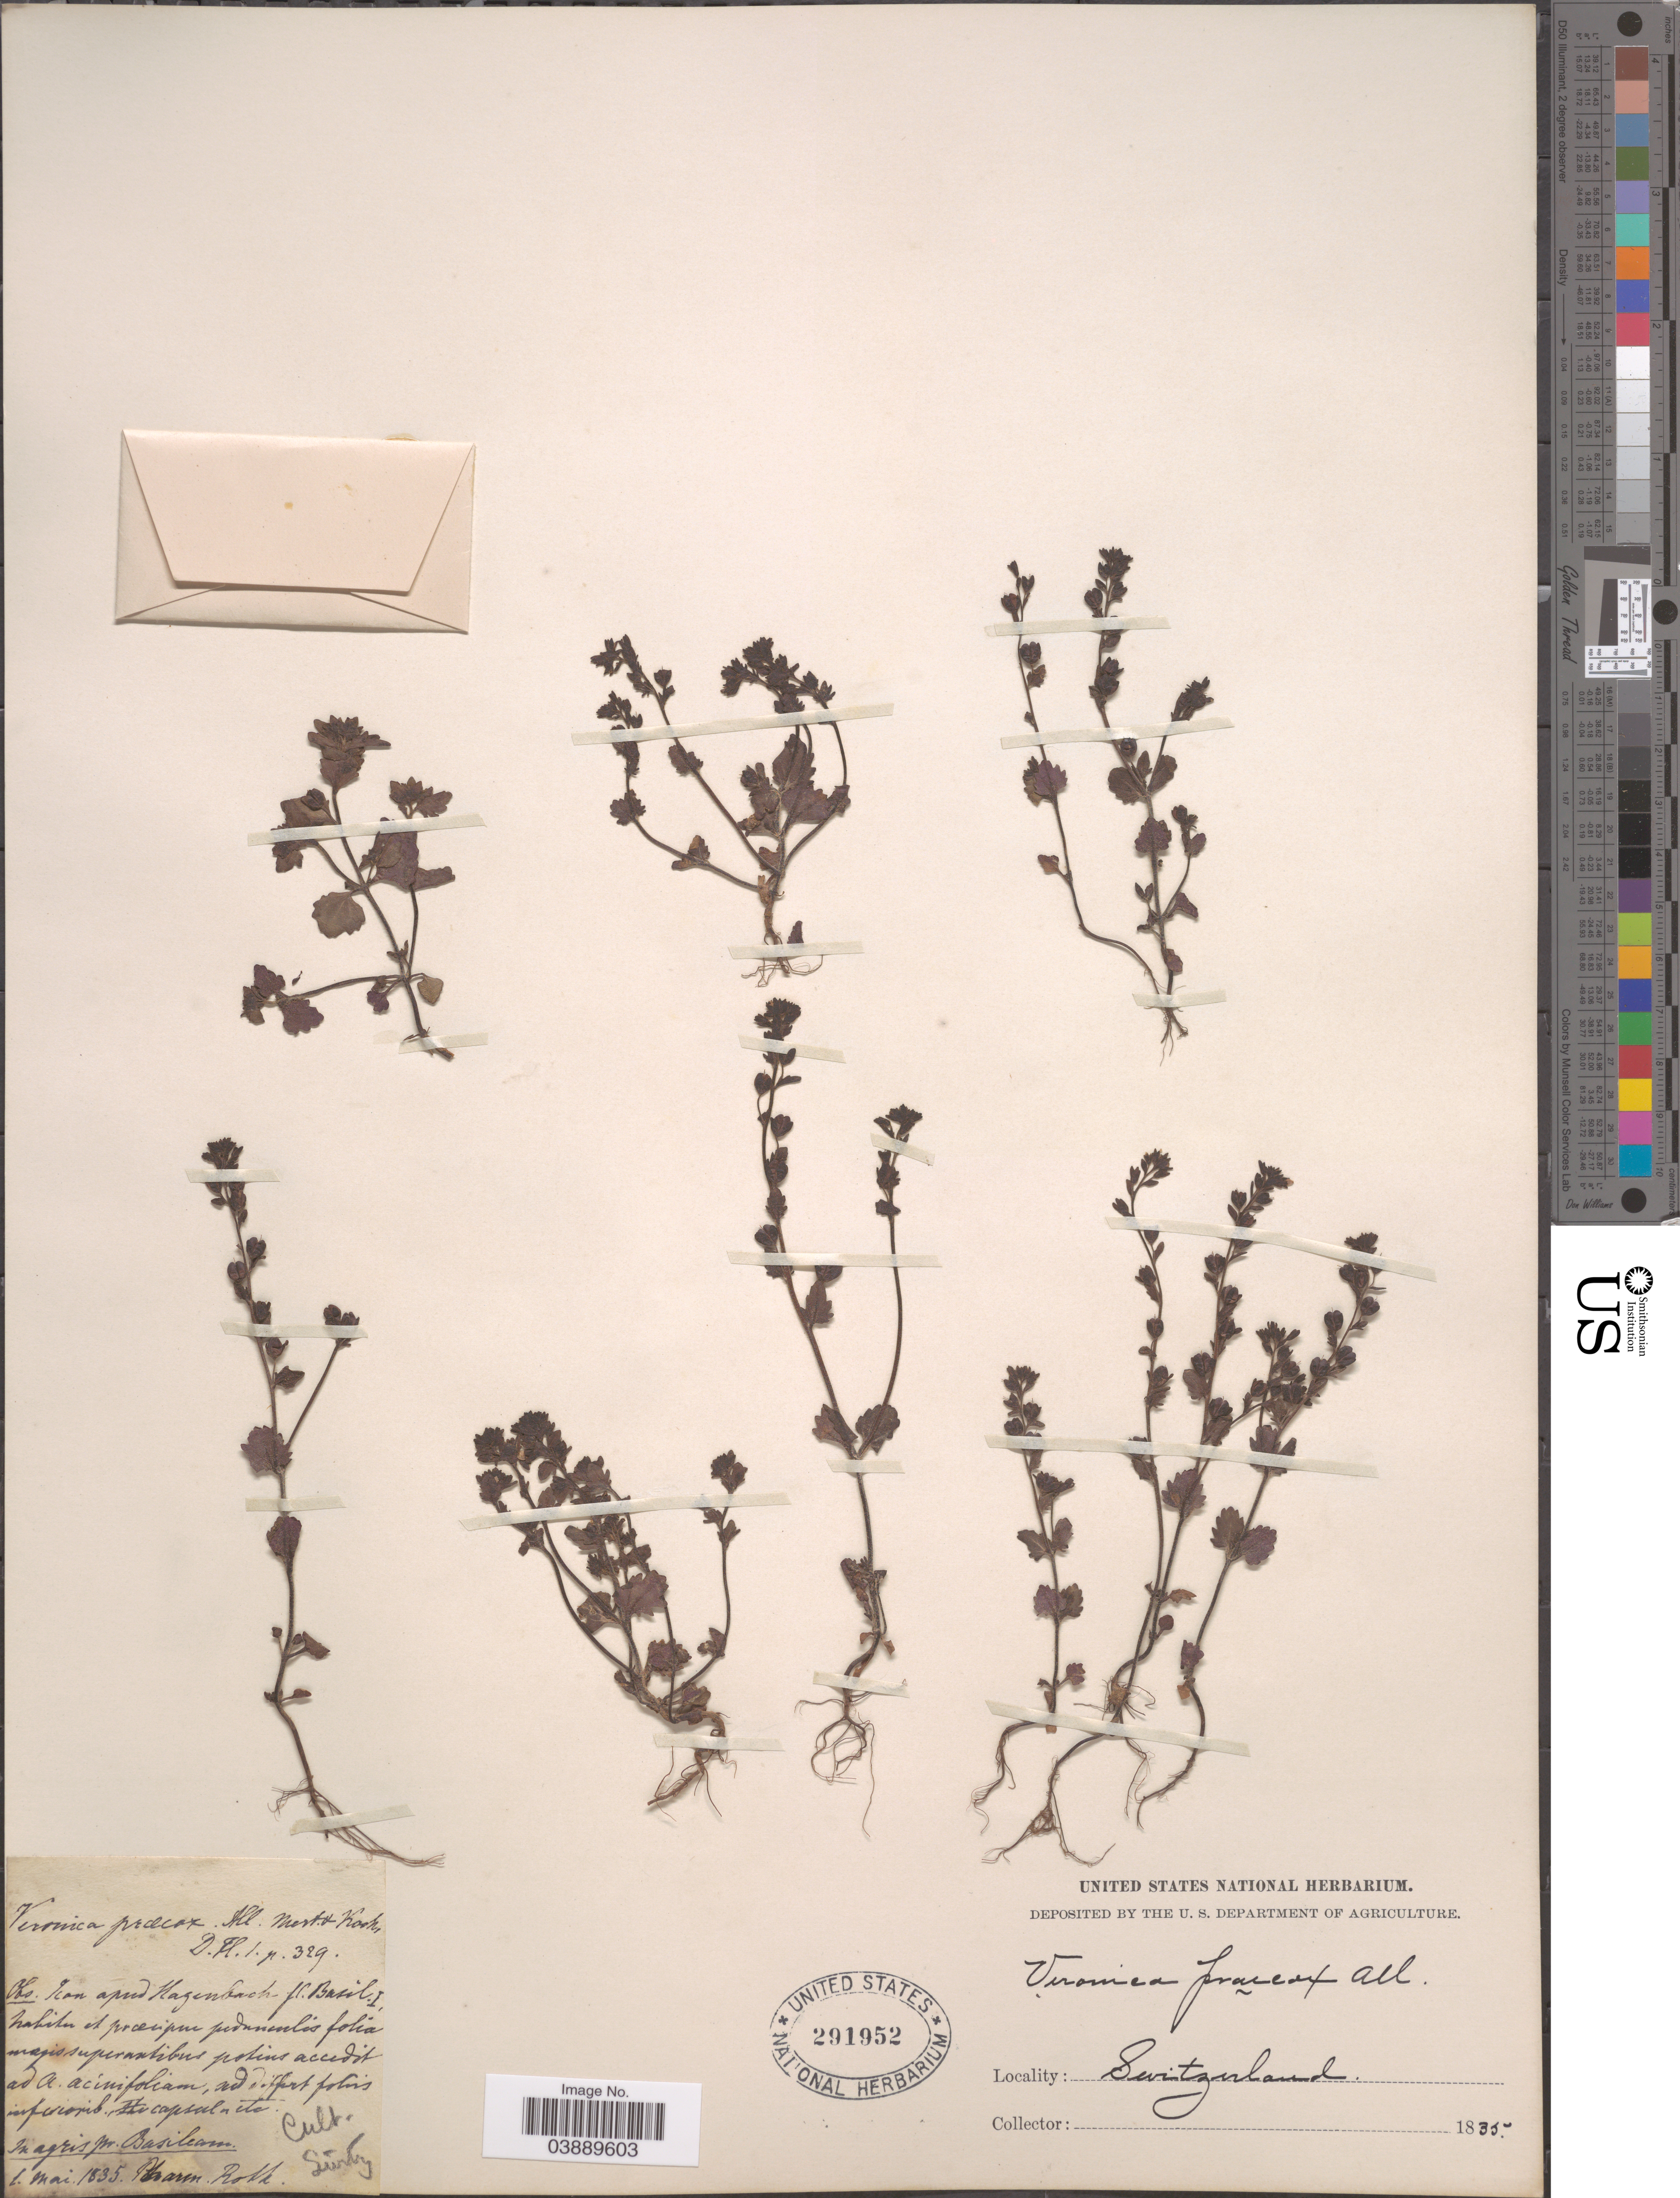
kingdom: Plantae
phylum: Tracheophyta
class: Magnoliopsida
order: Lamiales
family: Plantaginaceae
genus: Veronica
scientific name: Veronica praecox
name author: All.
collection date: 1835-05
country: Switzerland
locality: In agris pr. Basilieam.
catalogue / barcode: US 291952